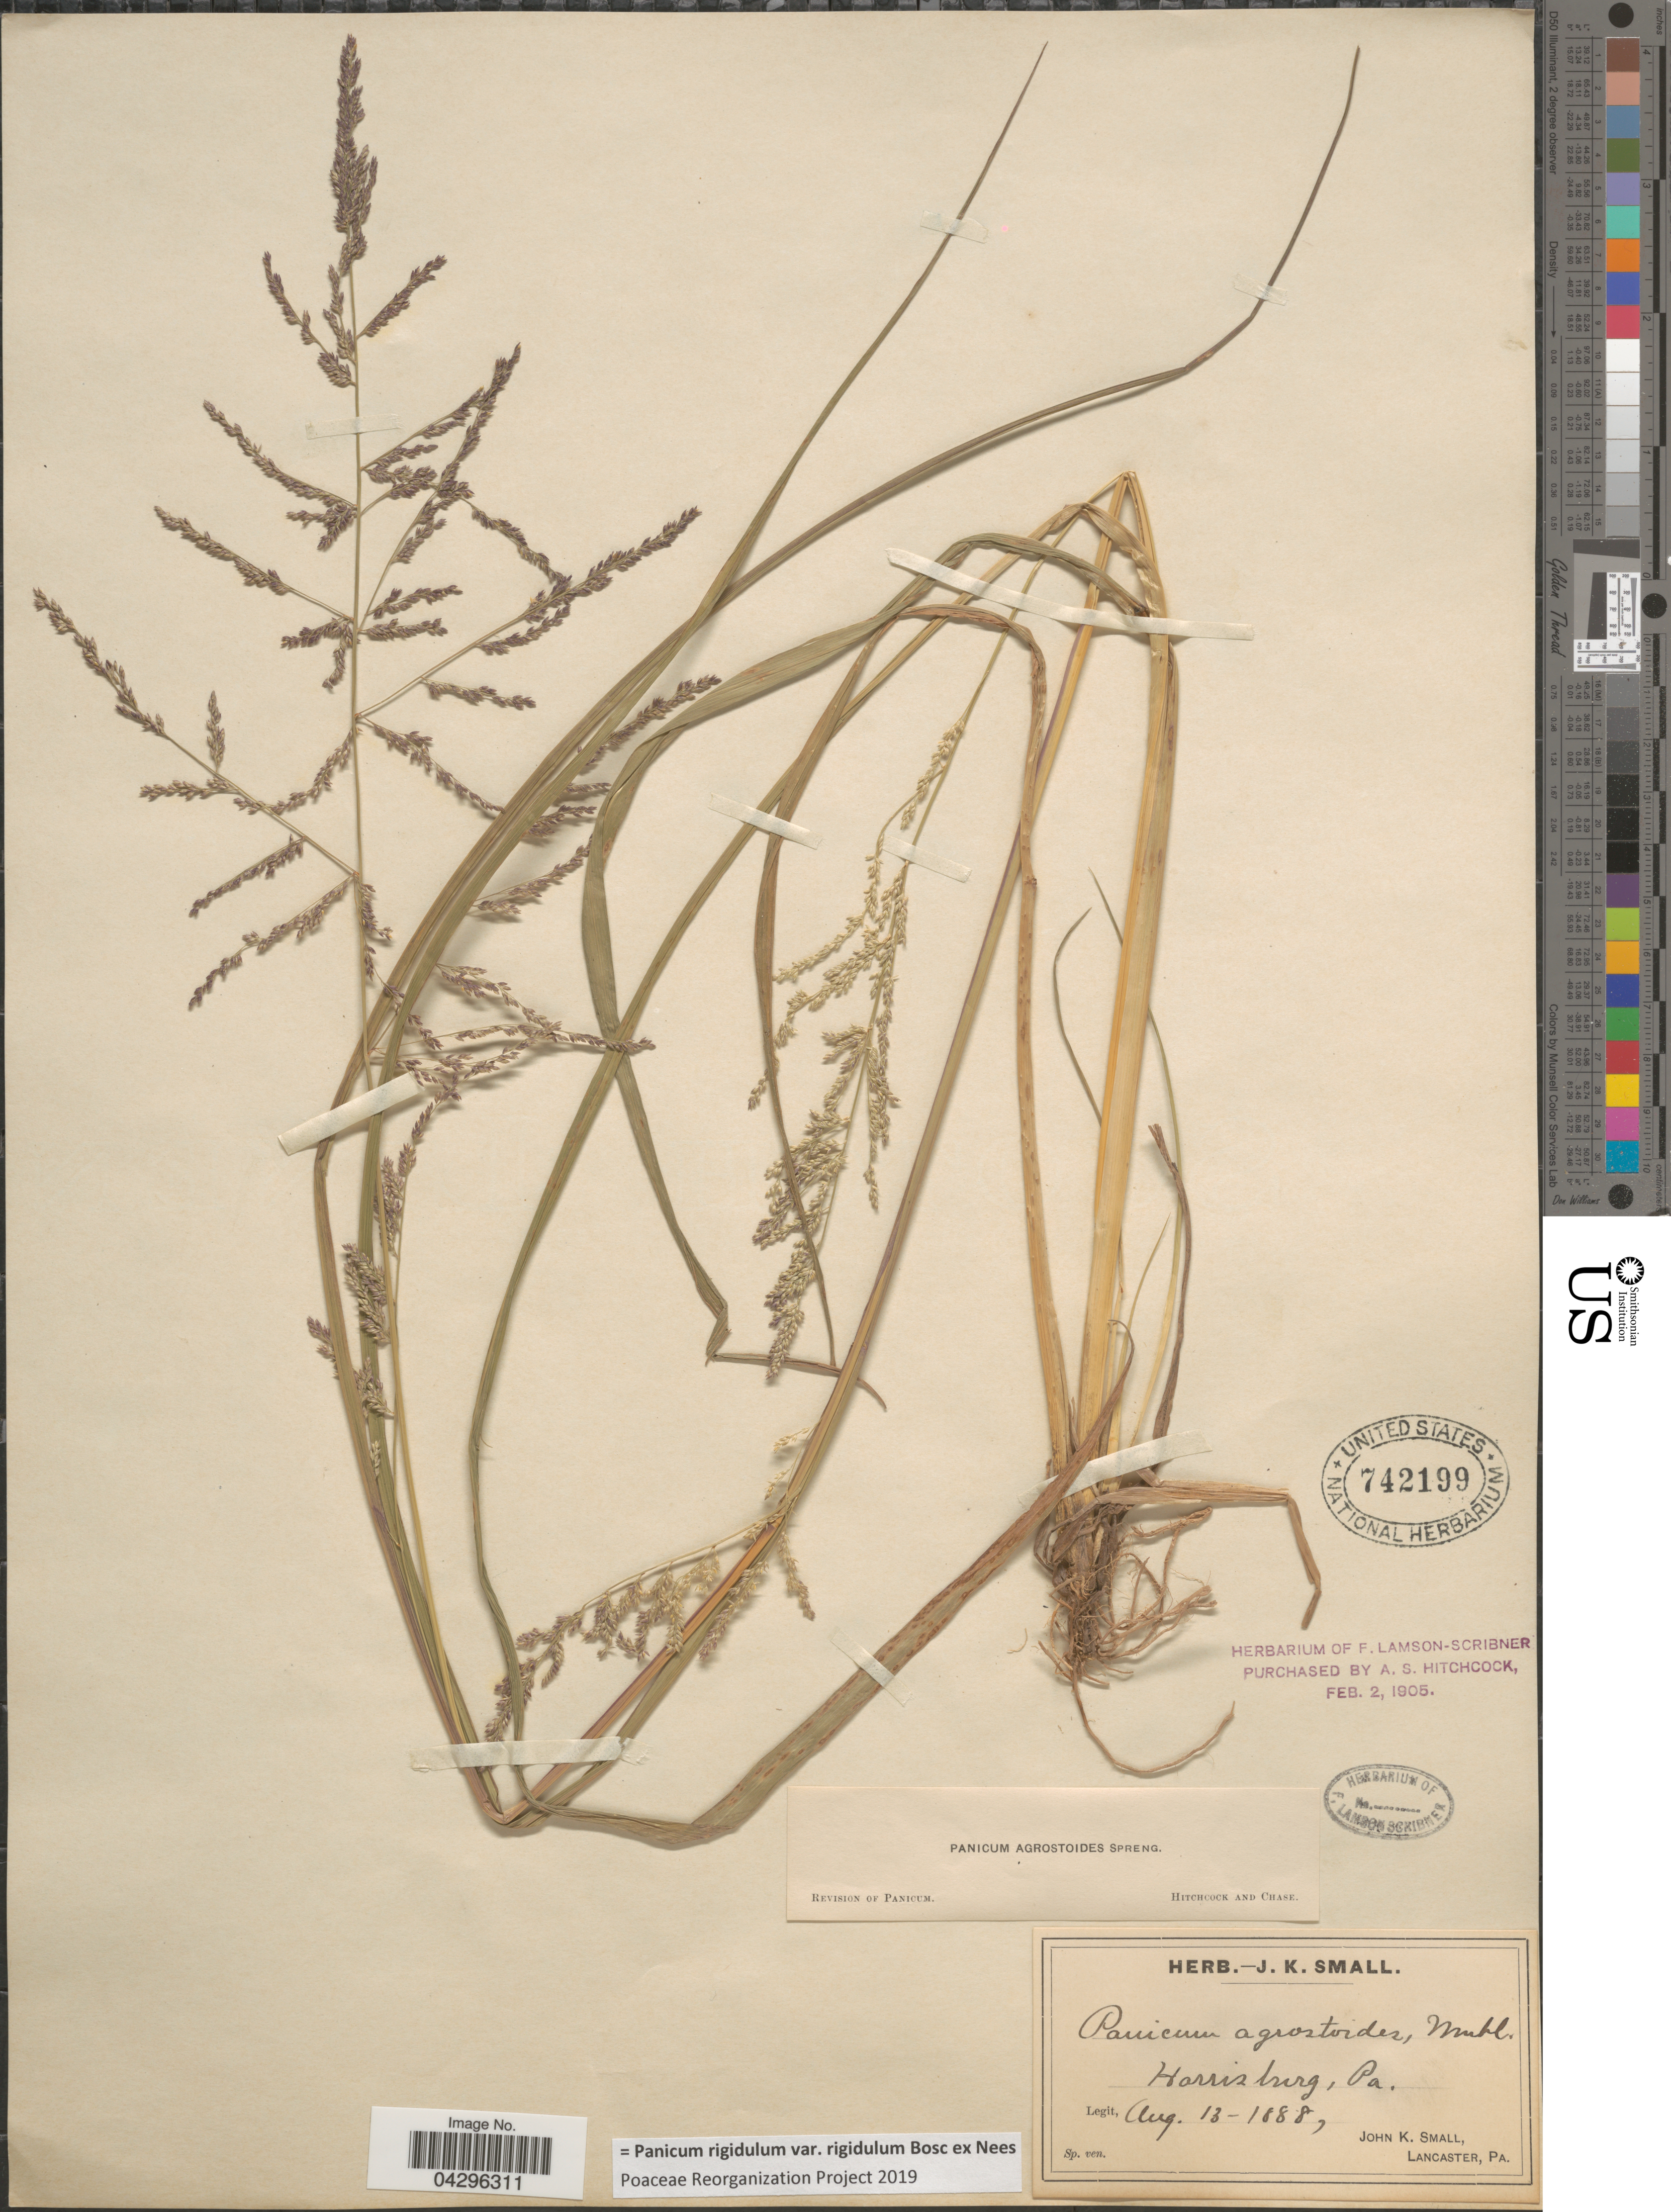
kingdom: Plantae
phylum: Tracheophyta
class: Liliopsida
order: Poales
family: Poaceae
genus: Panicum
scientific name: Panicum rigidulum var. rigidulum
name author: Bosc ex Nees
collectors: J. K. Small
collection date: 1888-08-13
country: United States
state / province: Pennsylvania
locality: Harrisburg.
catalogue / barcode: US 742199